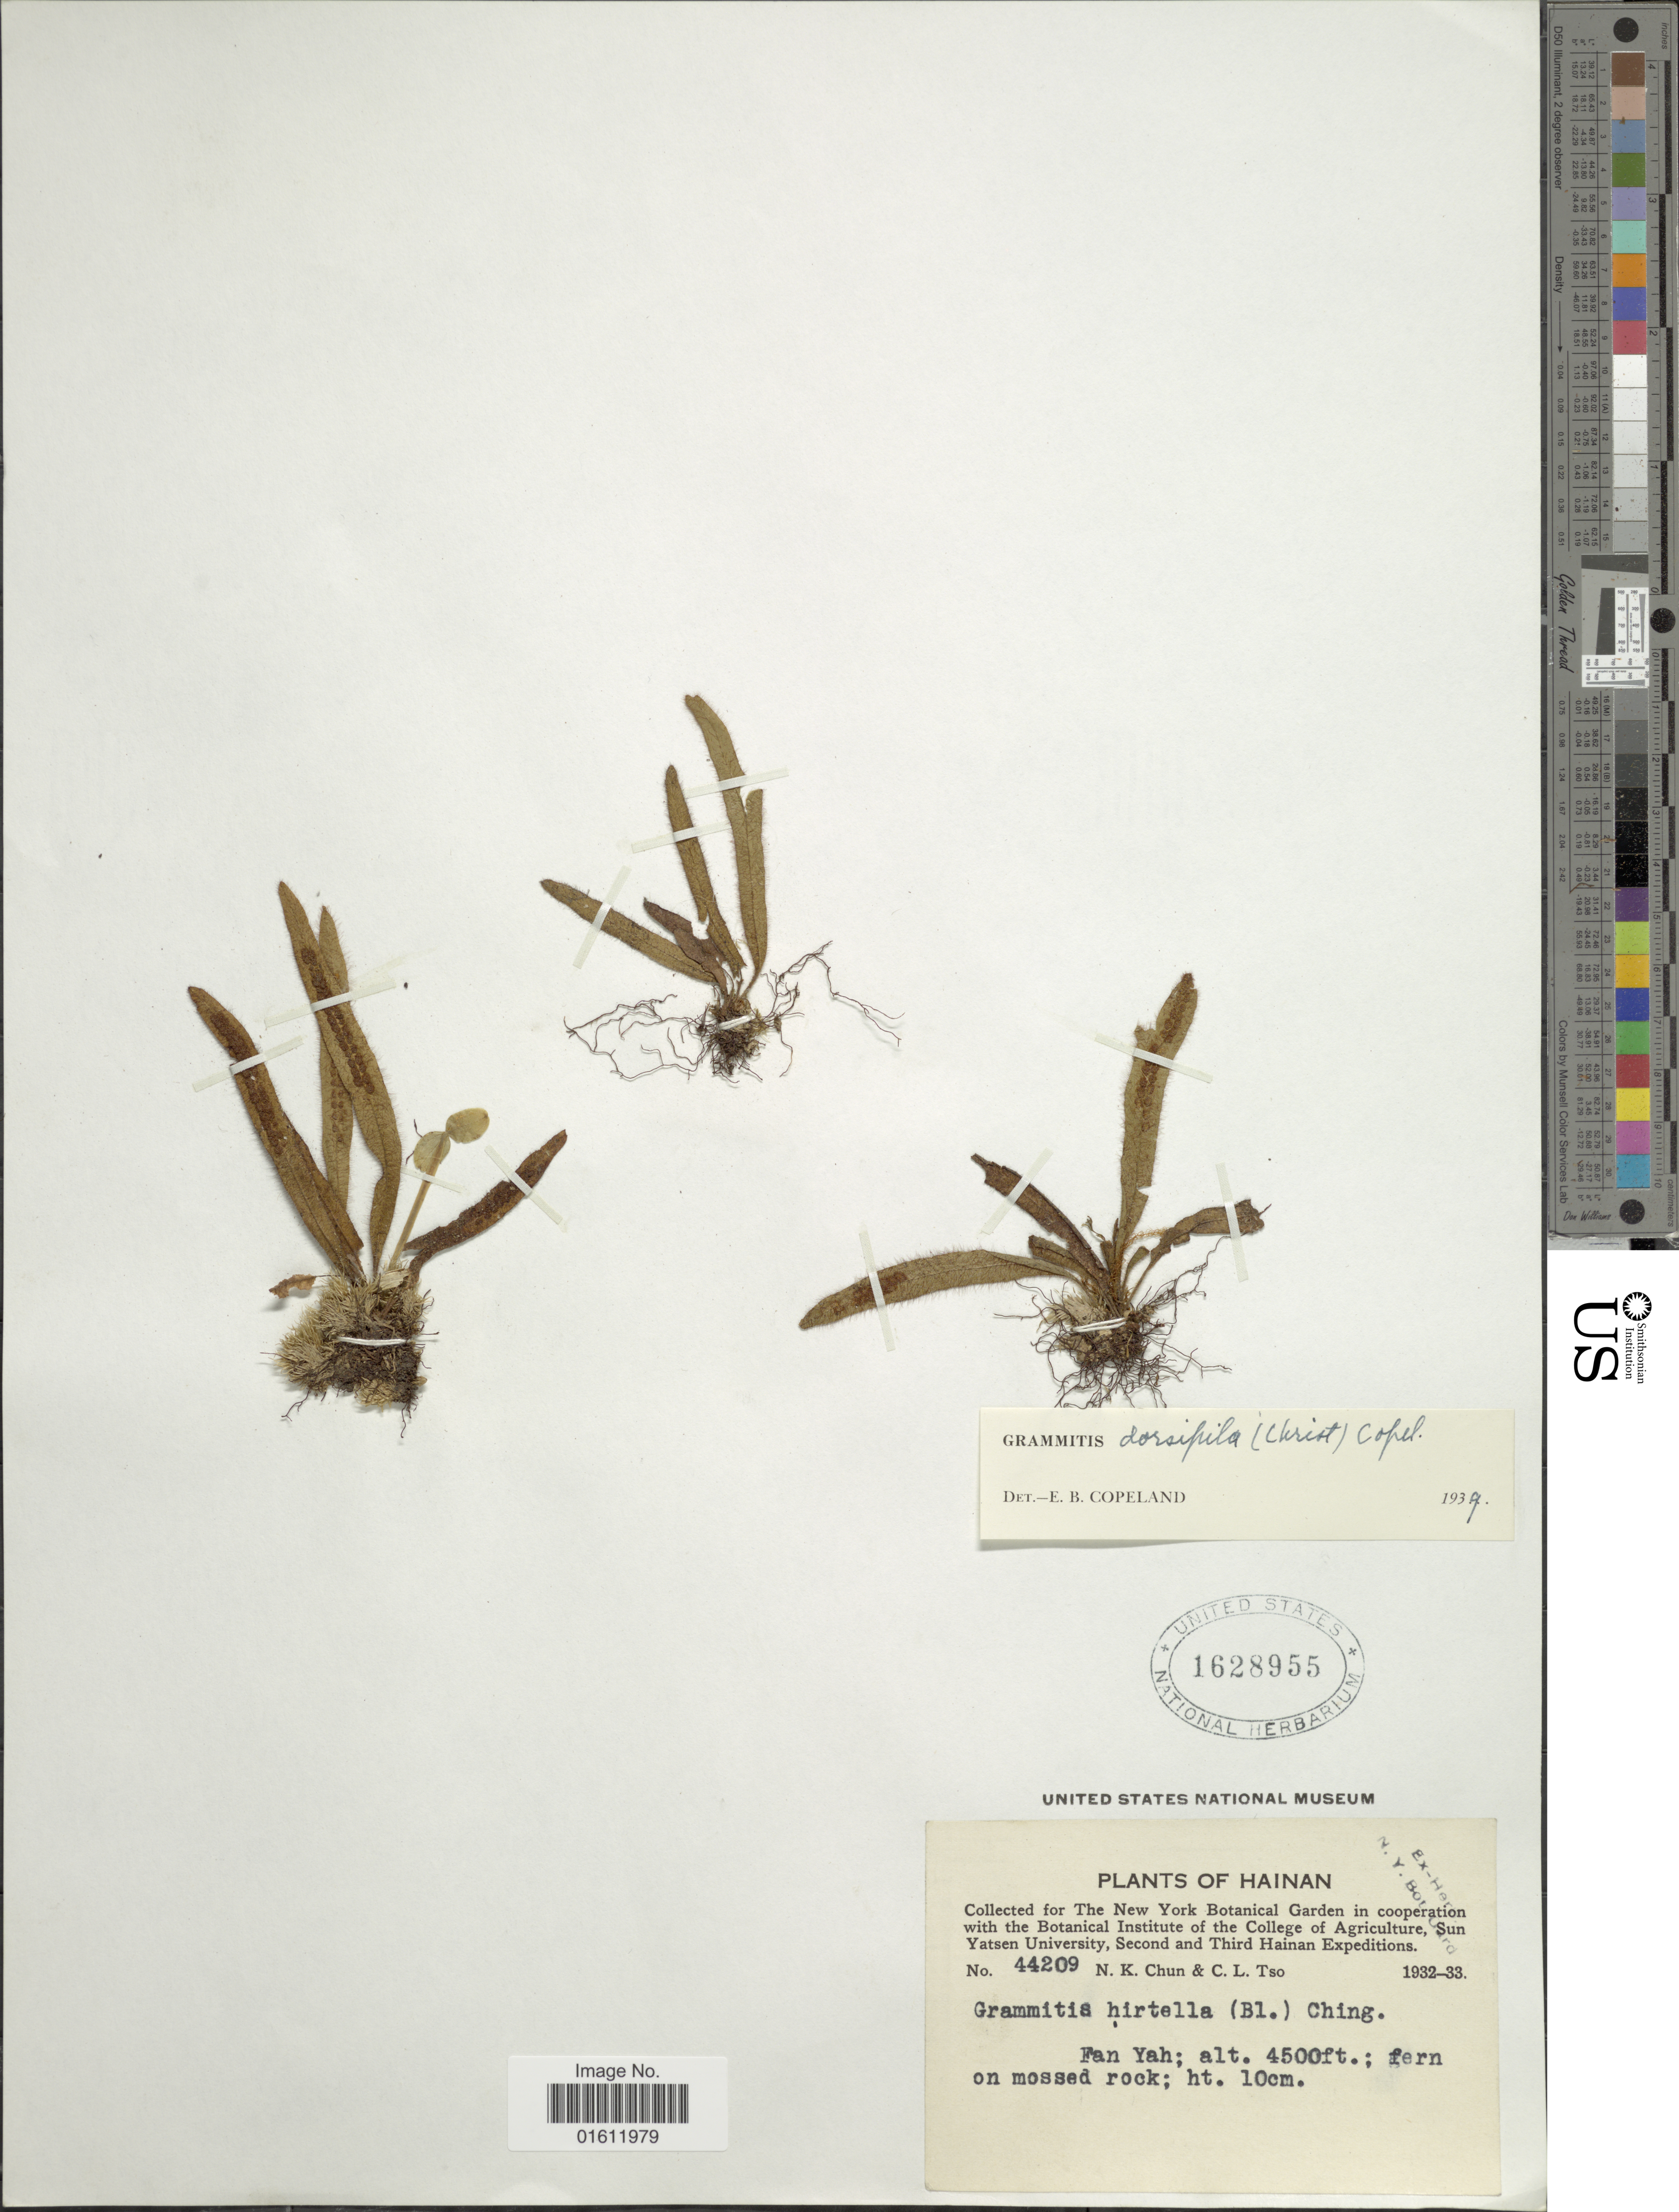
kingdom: Plantae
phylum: Tracheophyta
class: Polypodiopsida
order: Polypodiales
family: Polypodiaceae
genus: Oreogrammitis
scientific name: Oreogrammitis dorsipila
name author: (Christ) Parris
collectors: N. K. Chun & C. Tso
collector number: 44209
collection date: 1932/1933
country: China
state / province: Hainan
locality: Fan Yah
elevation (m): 1372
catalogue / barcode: US 1628955